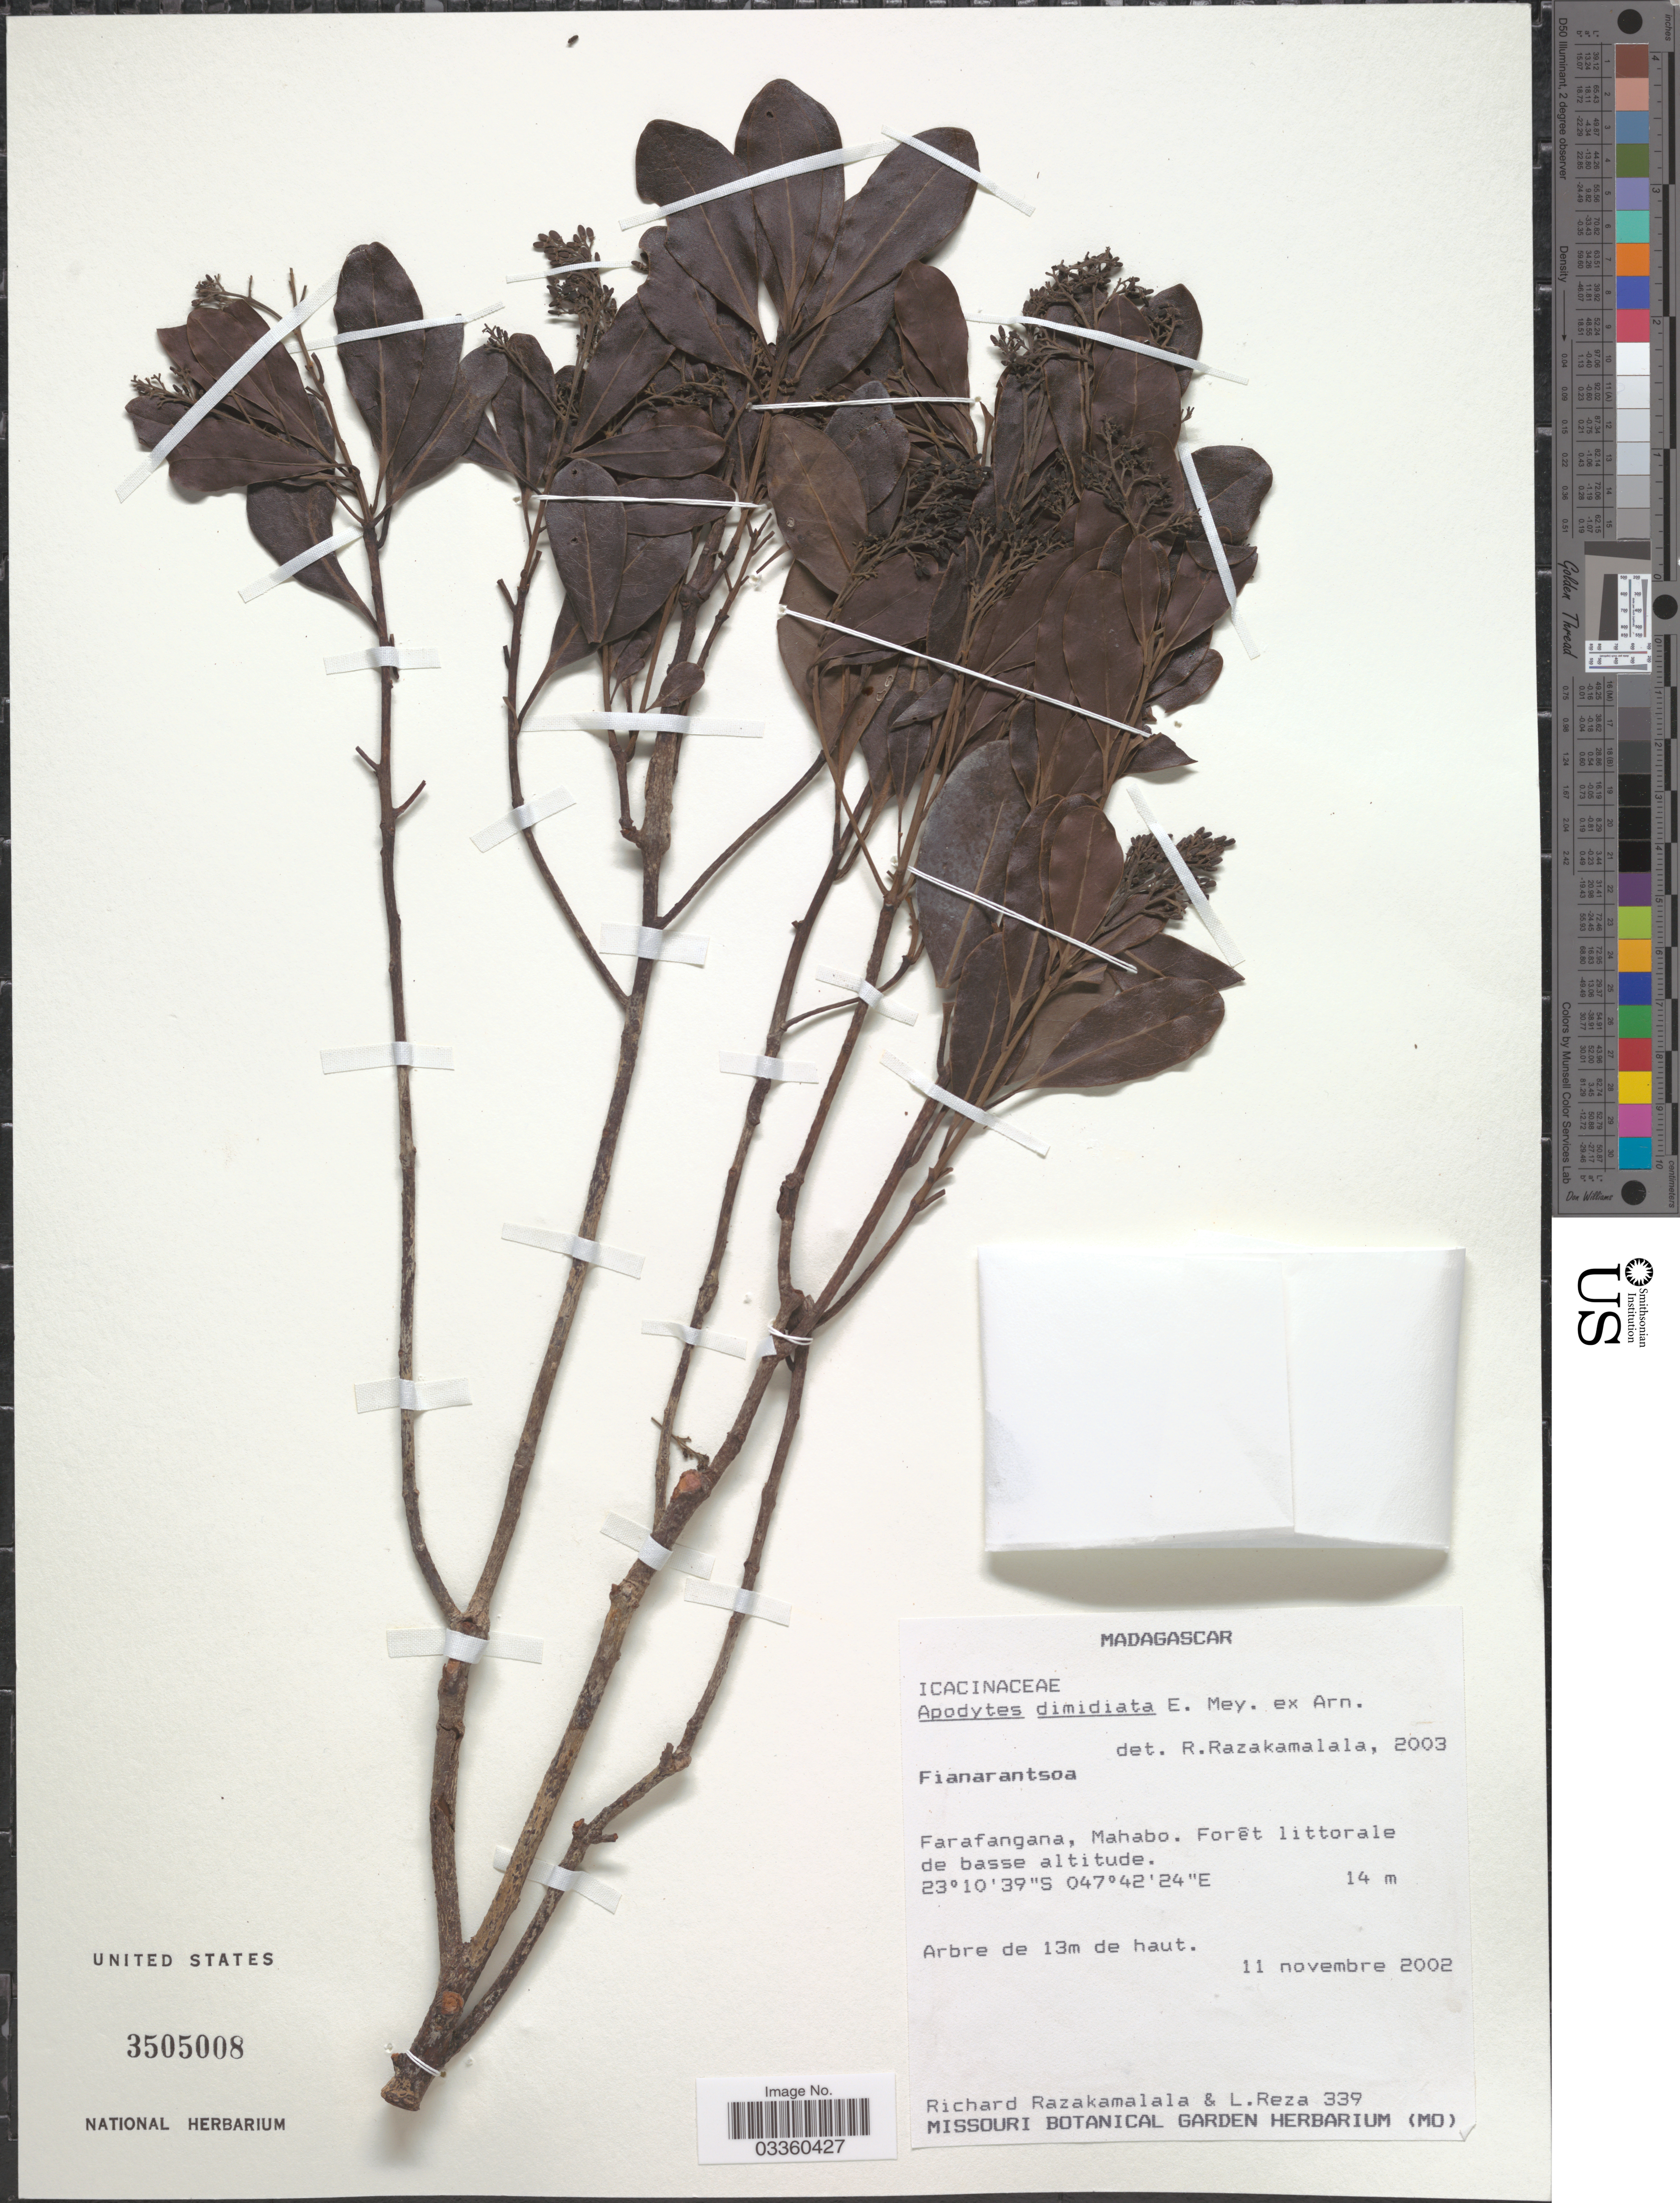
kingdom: Plantae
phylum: Tracheophyta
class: Magnoliopsida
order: Metteniusales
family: Metteniusaceae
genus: Apodytes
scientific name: Apodytes dimidiata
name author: E. Mey. ex Arn.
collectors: R. Razakamalala & L. Reza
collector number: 339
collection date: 2002-11-11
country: Madagascar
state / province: Atsimo-Atsinanana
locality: Farafangana, Mahabo. Forêt littorale de basse altitude.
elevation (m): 14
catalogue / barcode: US 3505008